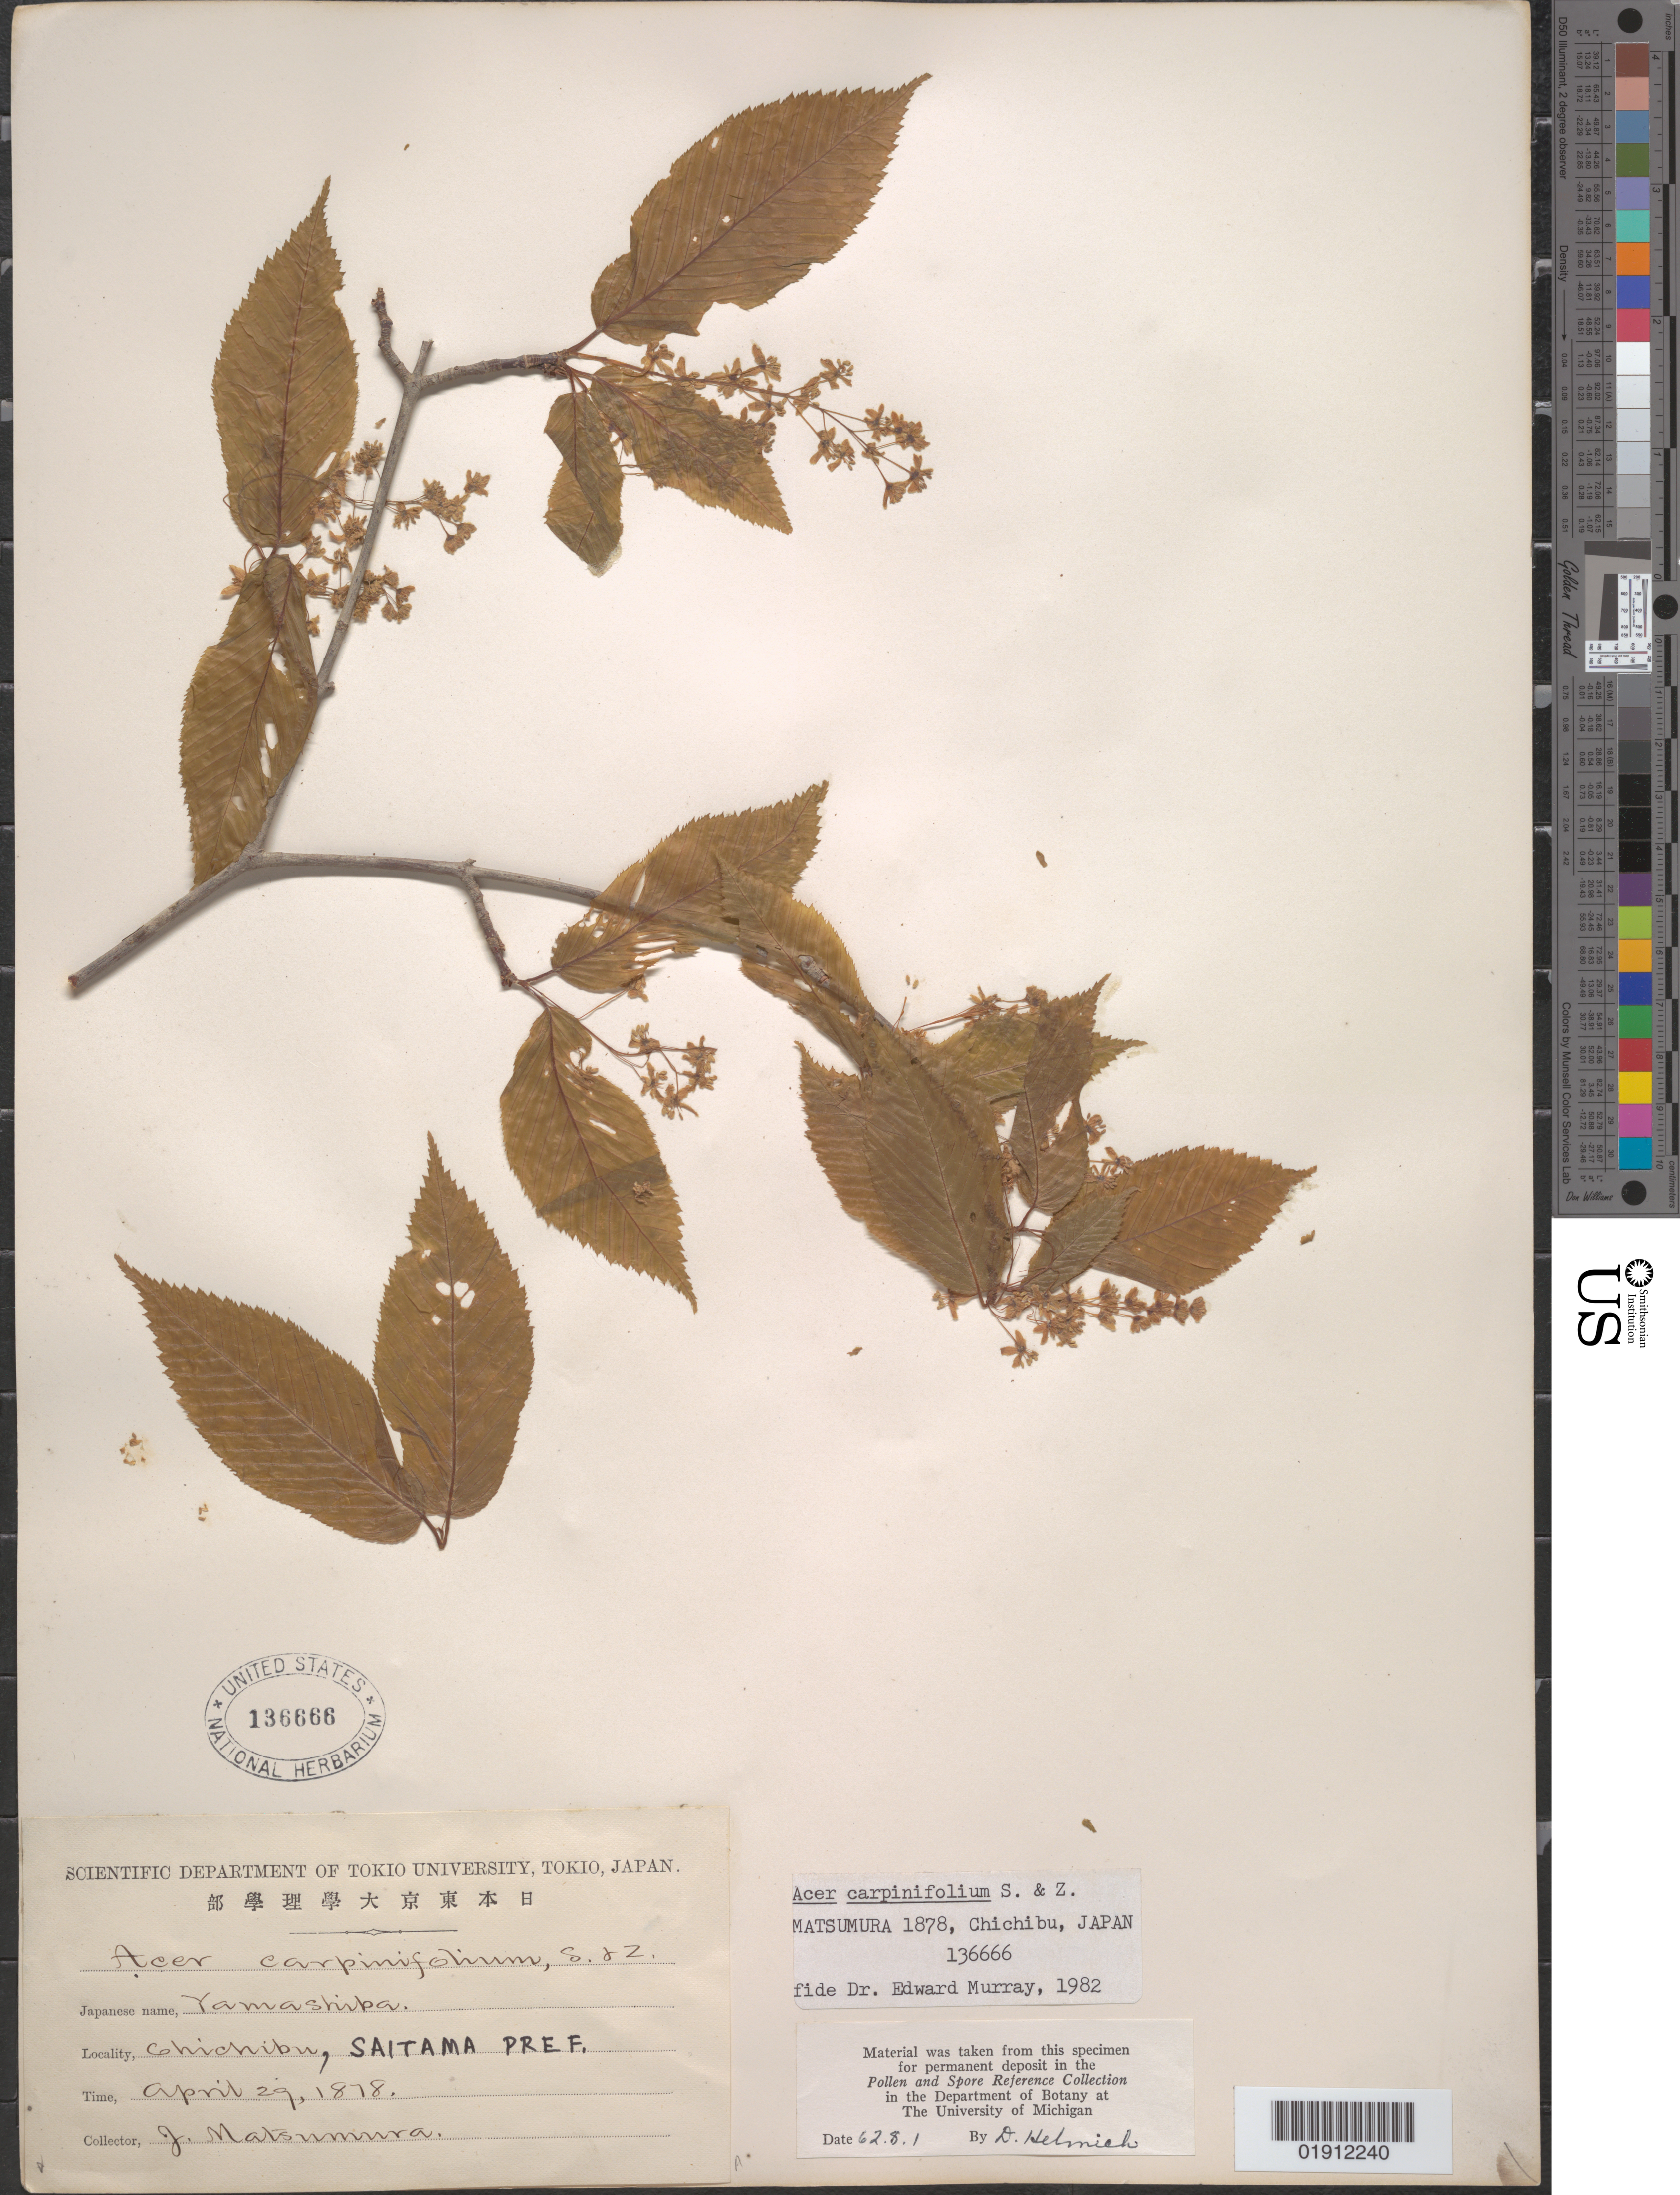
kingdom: Plantae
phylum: Tracheophyta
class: Magnoliopsida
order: Sapindales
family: Sapindaceae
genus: Acer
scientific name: Acer carpinifolium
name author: Siebold & Zucc.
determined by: Murray, Edward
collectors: J. Matsumura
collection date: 1878-04-29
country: Japan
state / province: Saitama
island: Honshu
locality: Chichibu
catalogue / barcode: US 136666